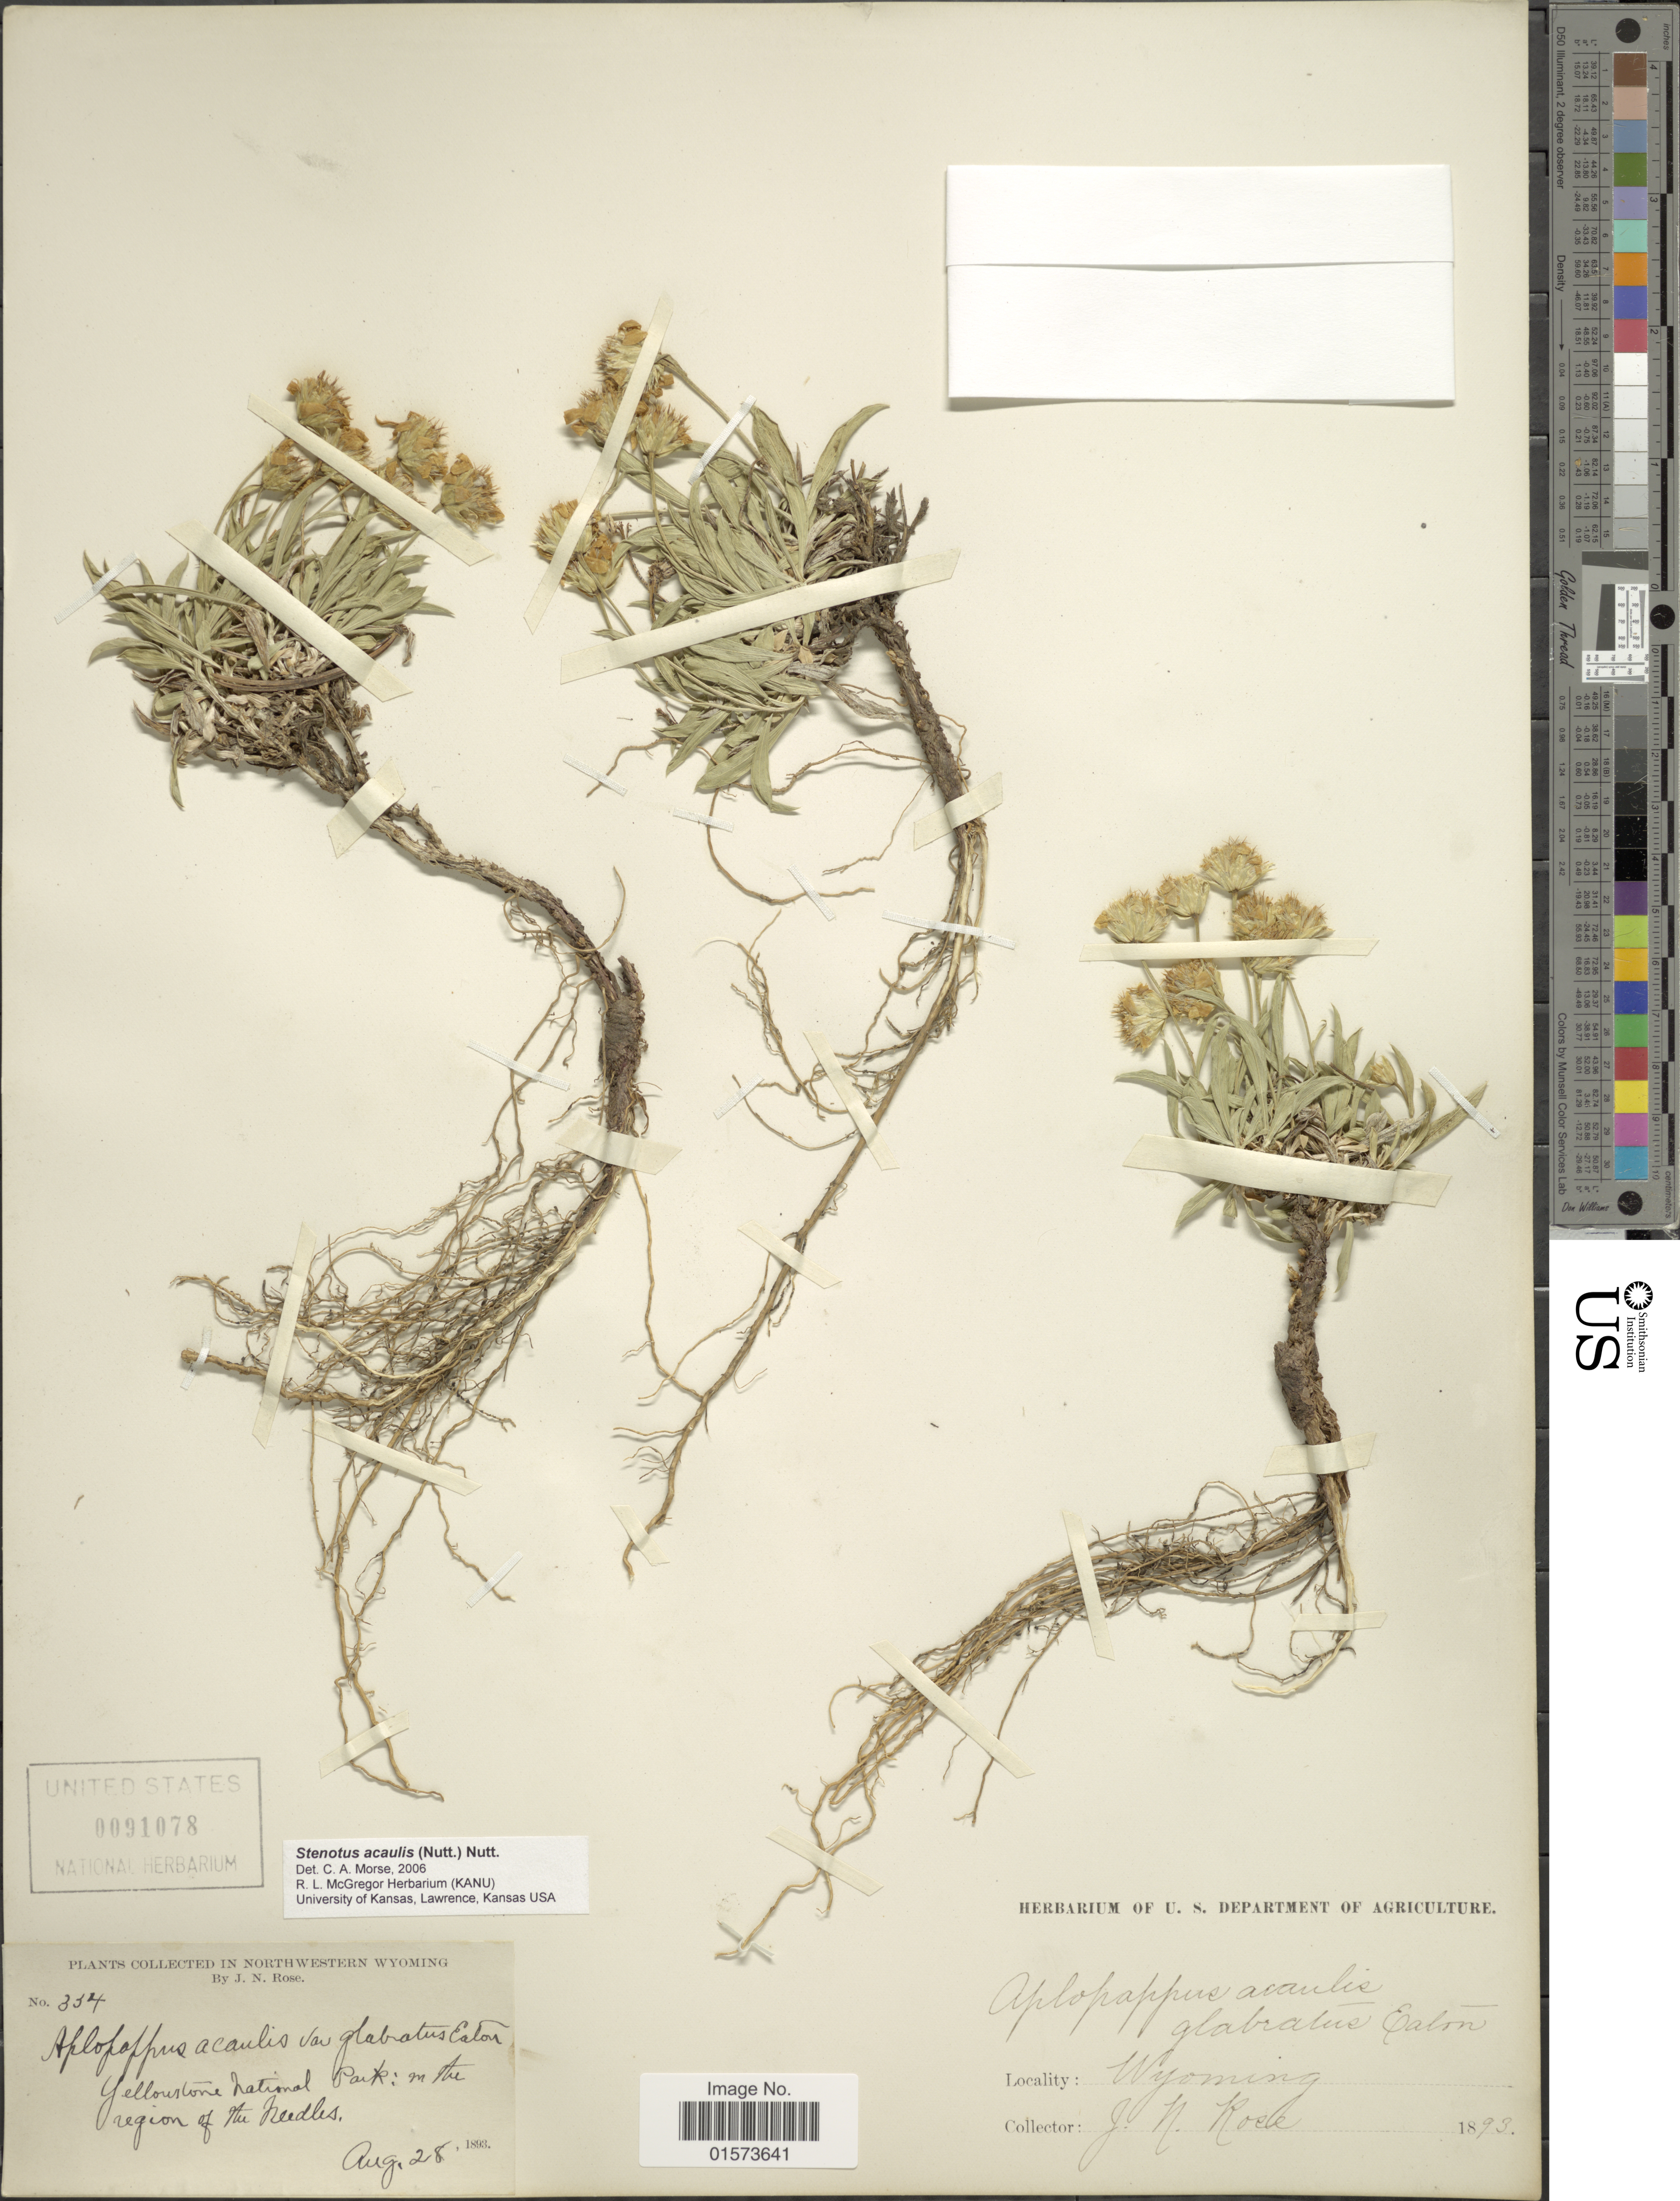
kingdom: Plantae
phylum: Tracheophyta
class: Magnoliopsida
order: Asterales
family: Asteraceae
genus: Stenotus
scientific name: Stenotus acaulis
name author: (Nutt.) Nutt.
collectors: J. N. Rose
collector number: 334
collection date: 1893-08-28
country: United States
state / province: Wyoming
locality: Northwestern Wyoming, Yellowstone National Park, in the region of the Needles.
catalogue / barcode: US 91078